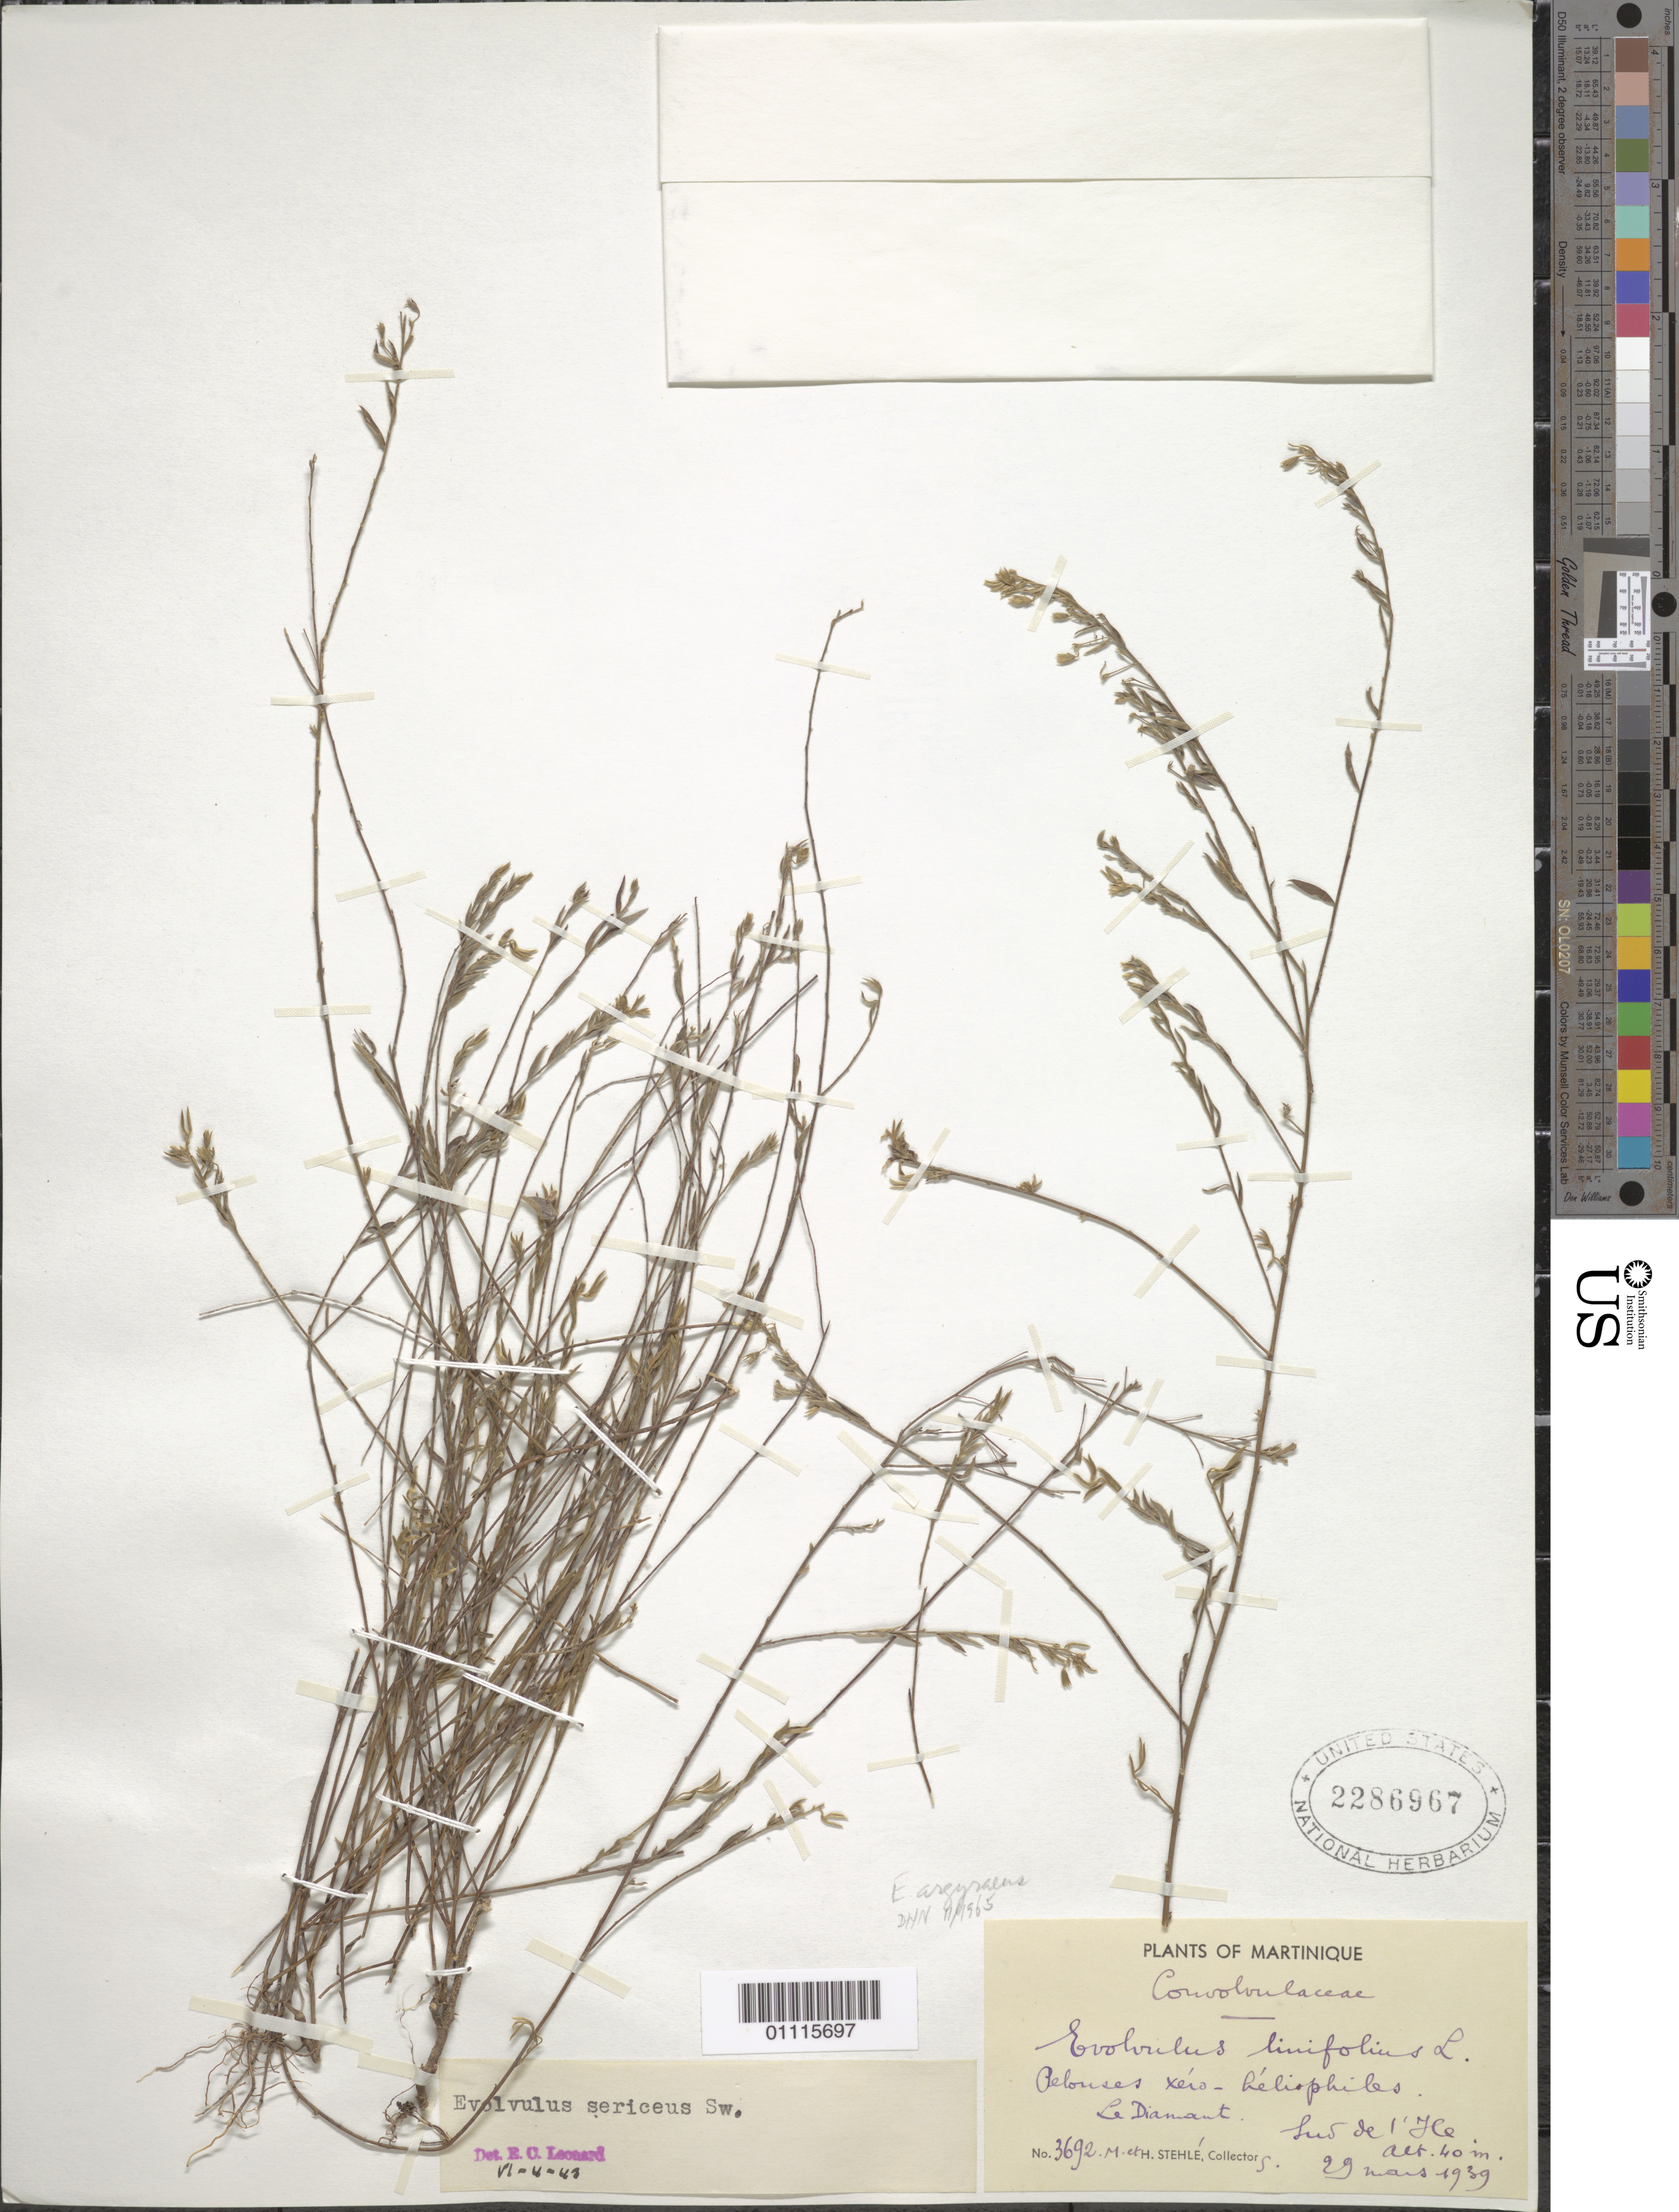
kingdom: Plantae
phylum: Tracheophyta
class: Magnoliopsida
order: Solanales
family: Convolvulaceae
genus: Evolvulus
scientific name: Evolvulus argyreus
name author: Choisy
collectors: H. Stehlé & M. Stehlé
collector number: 3692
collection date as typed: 29 Mar 1939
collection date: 1939-03-29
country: Martinique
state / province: Le Marin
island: Martinique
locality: Le Diamant. Pelouses xero-heliophiles. Sud de l'Ile.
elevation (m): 40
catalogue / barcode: US 2286967